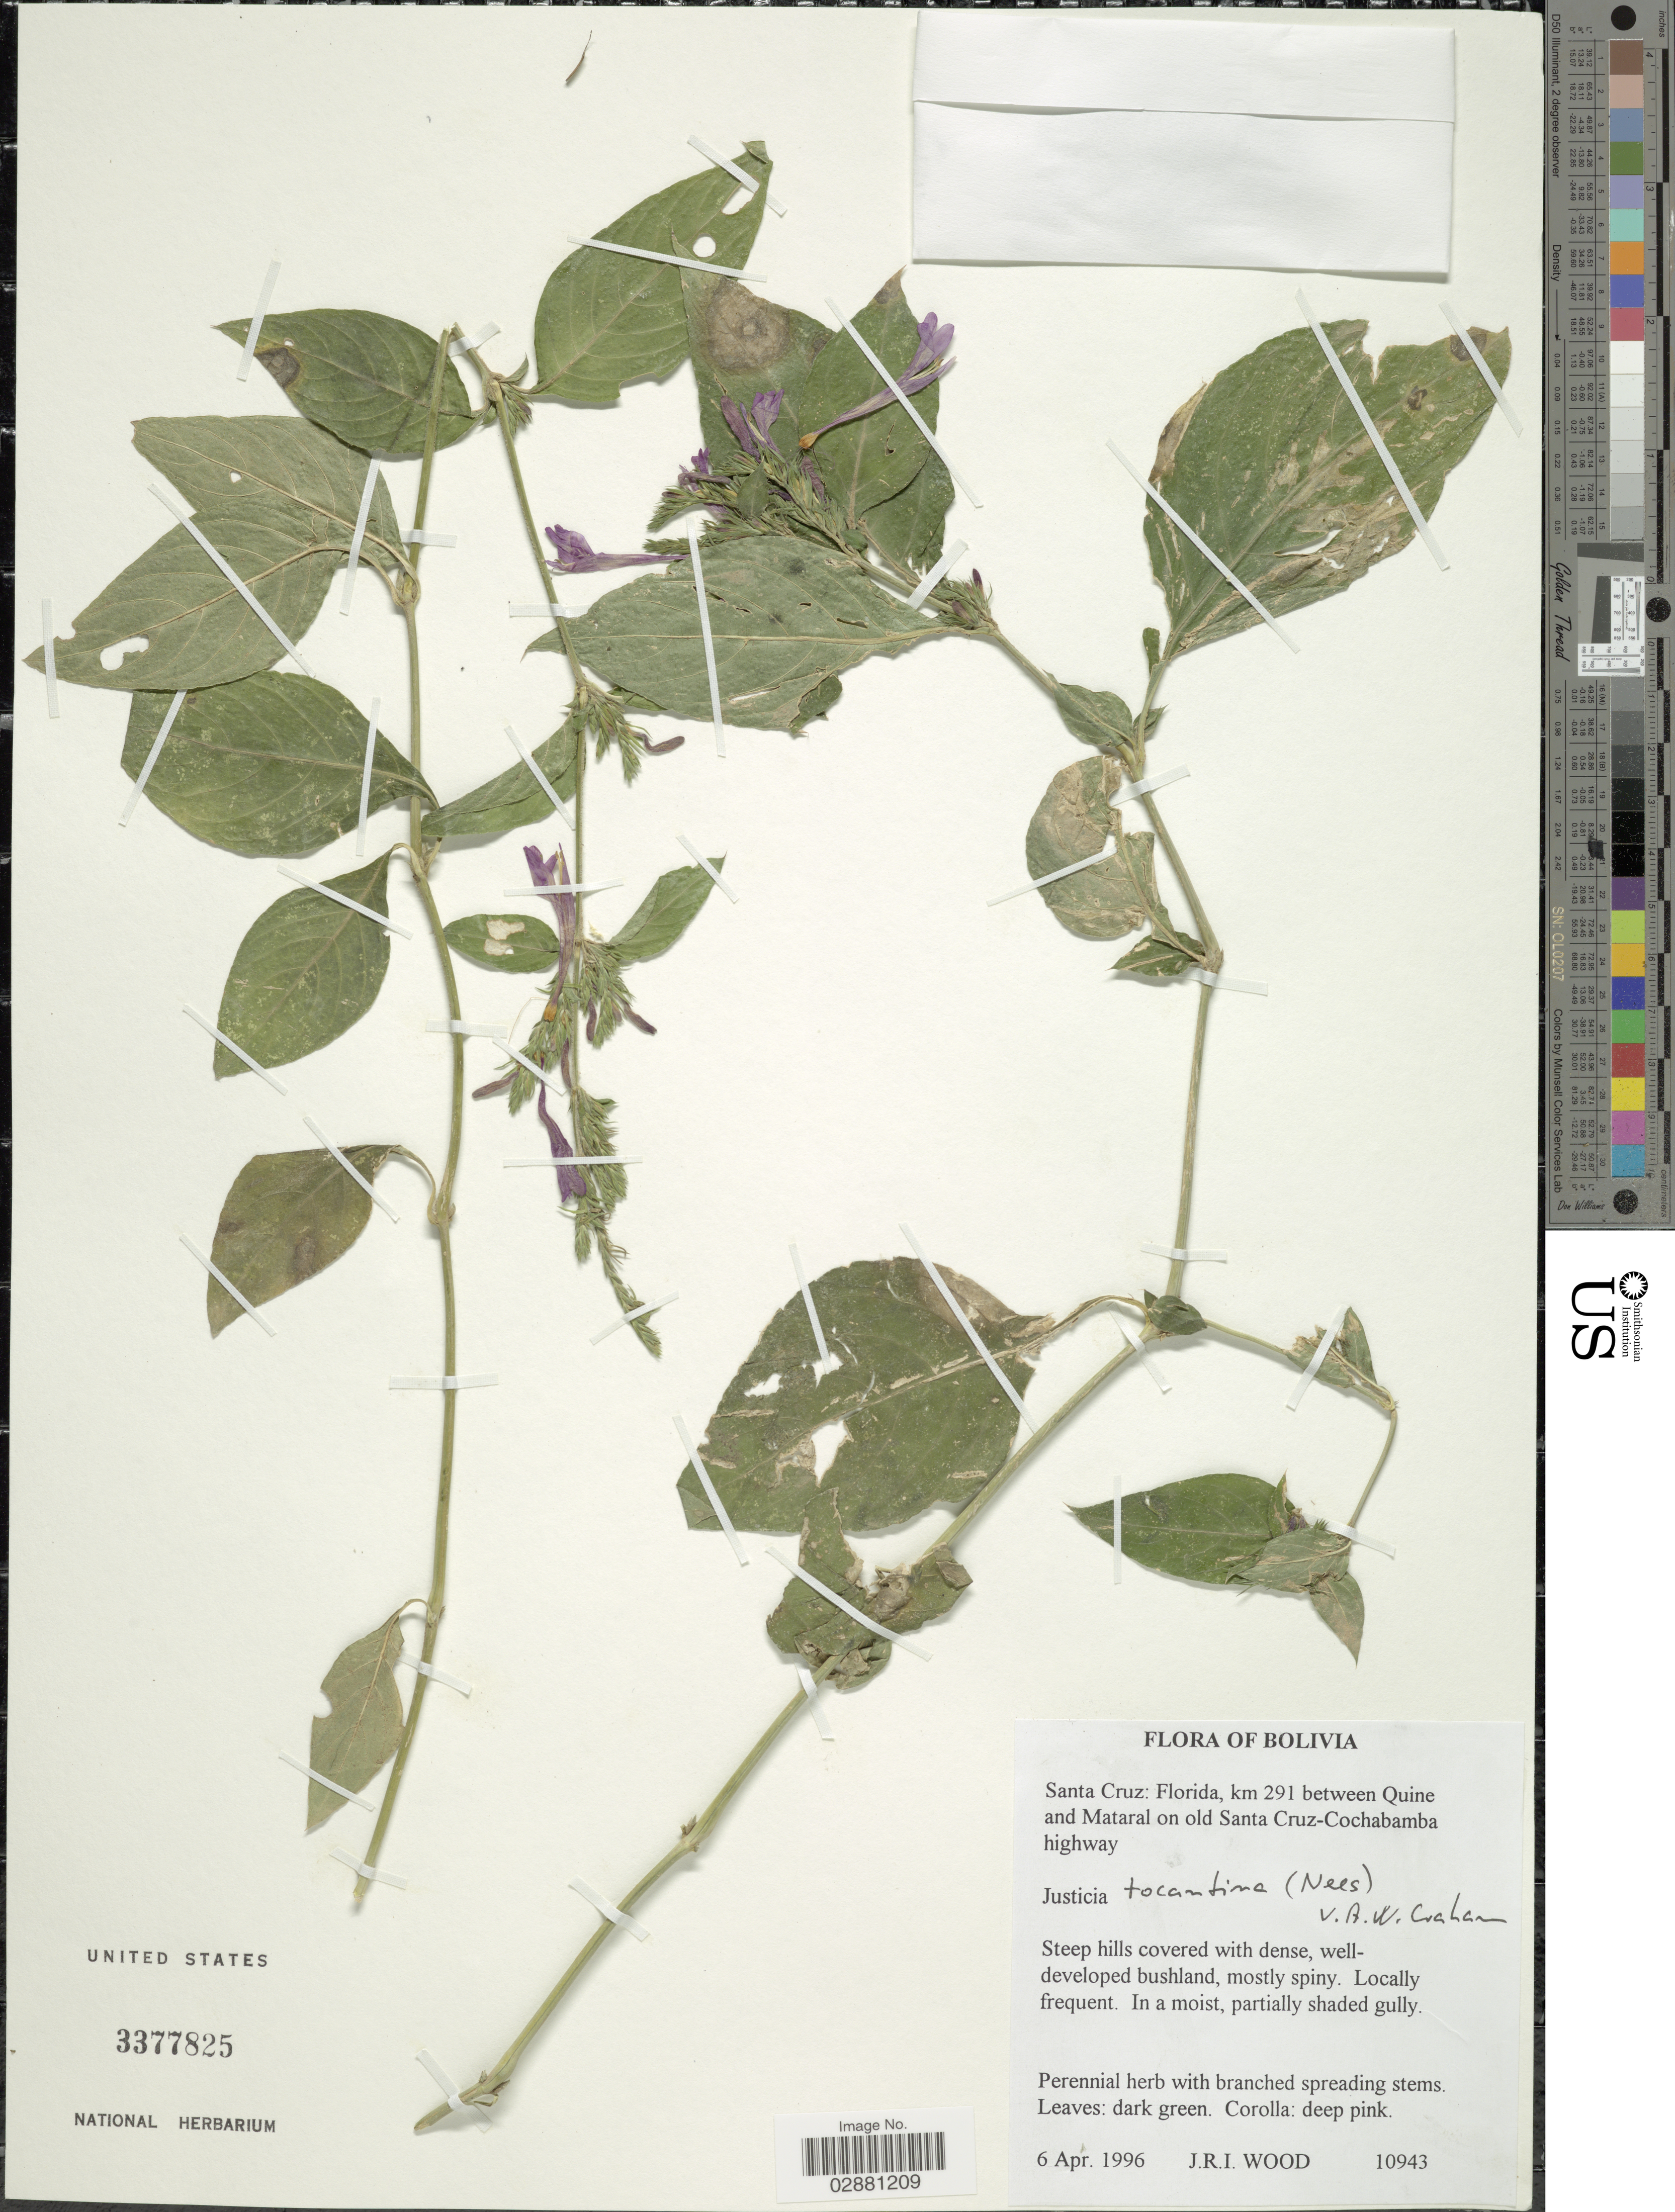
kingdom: Plantae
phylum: Tracheophyta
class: Magnoliopsida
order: Lamiales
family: Acanthaceae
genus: Justicia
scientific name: Justicia tocantina subsp. andina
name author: Wassh. & J.R.I. Wood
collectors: J. R. I. Wood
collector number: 10943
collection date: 1996-04-06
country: Bolivia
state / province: Santa Cruz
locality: Florida, km 291 between Quine and Mataral on old Santa Cruz-Cochabamba highway.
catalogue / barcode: US 3377825